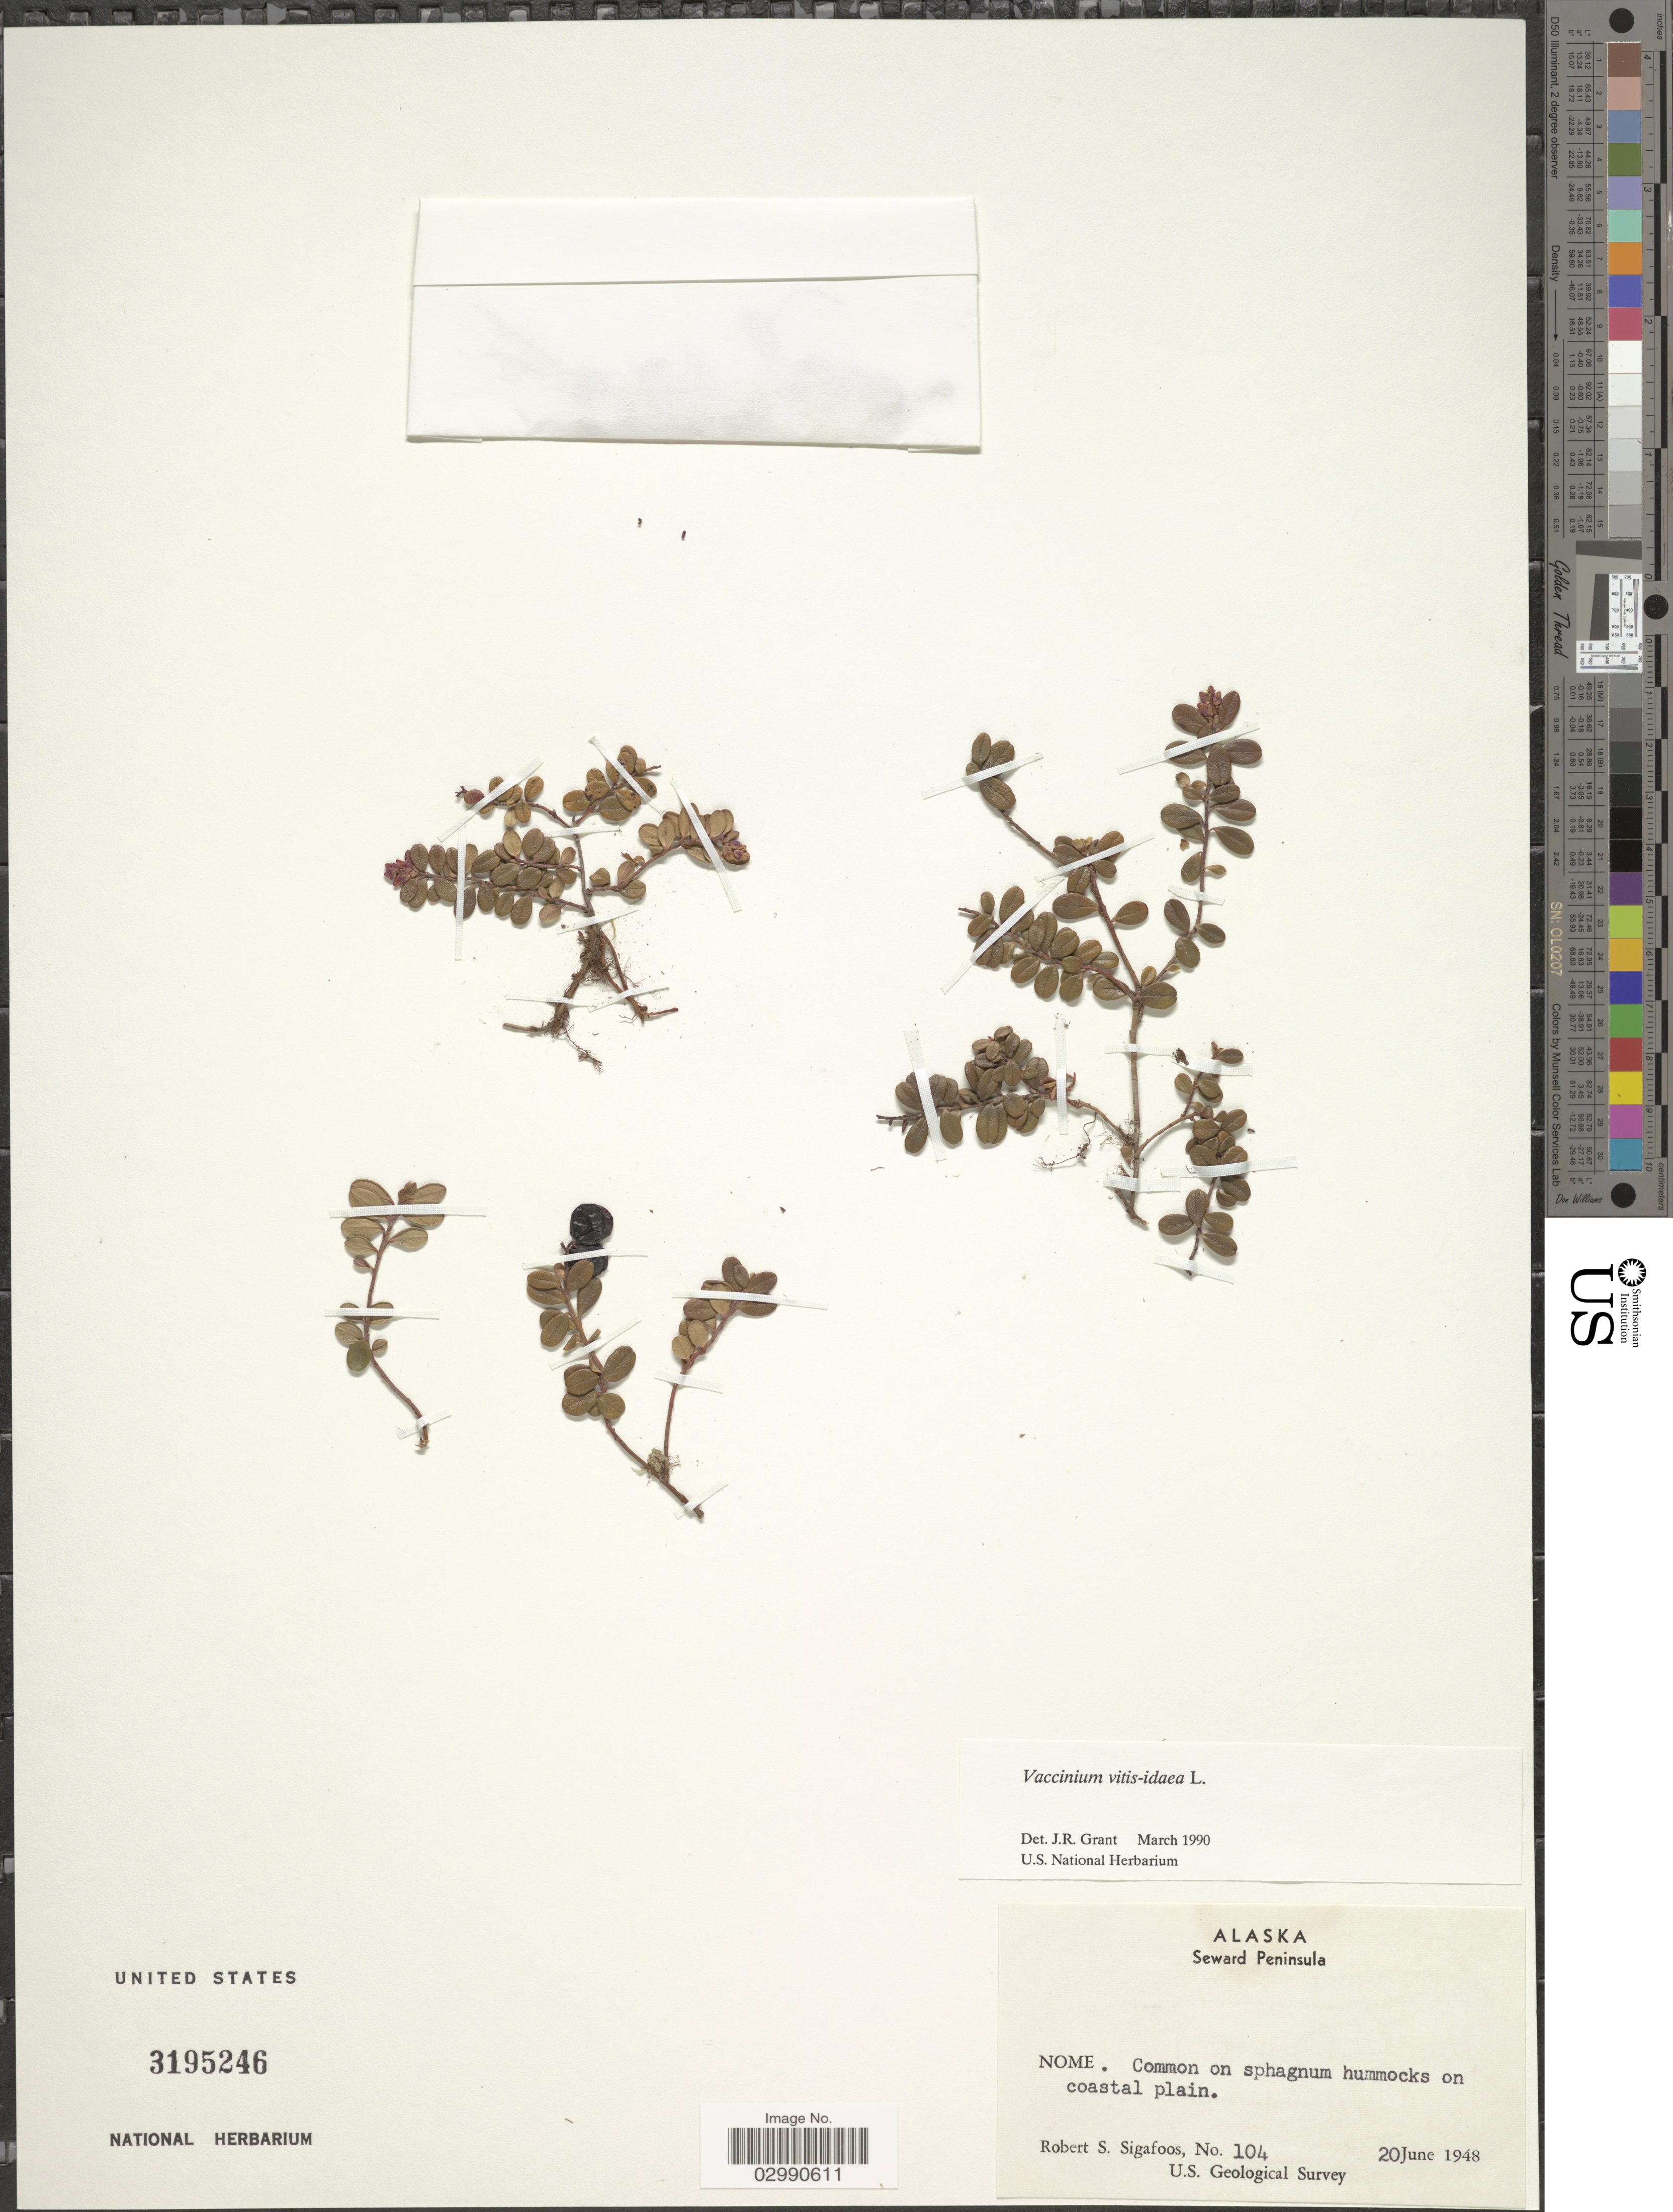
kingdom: Plantae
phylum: Tracheophyta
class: Magnoliopsida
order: Ericales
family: Ericaceae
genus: Vaccinium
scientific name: Vaccinium vitis-idaea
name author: L.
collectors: R. Sigafoos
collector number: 104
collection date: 1948-06-20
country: United States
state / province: Alaska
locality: Seward Peninsula. Nome. On coastal plain.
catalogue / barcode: US 3195246